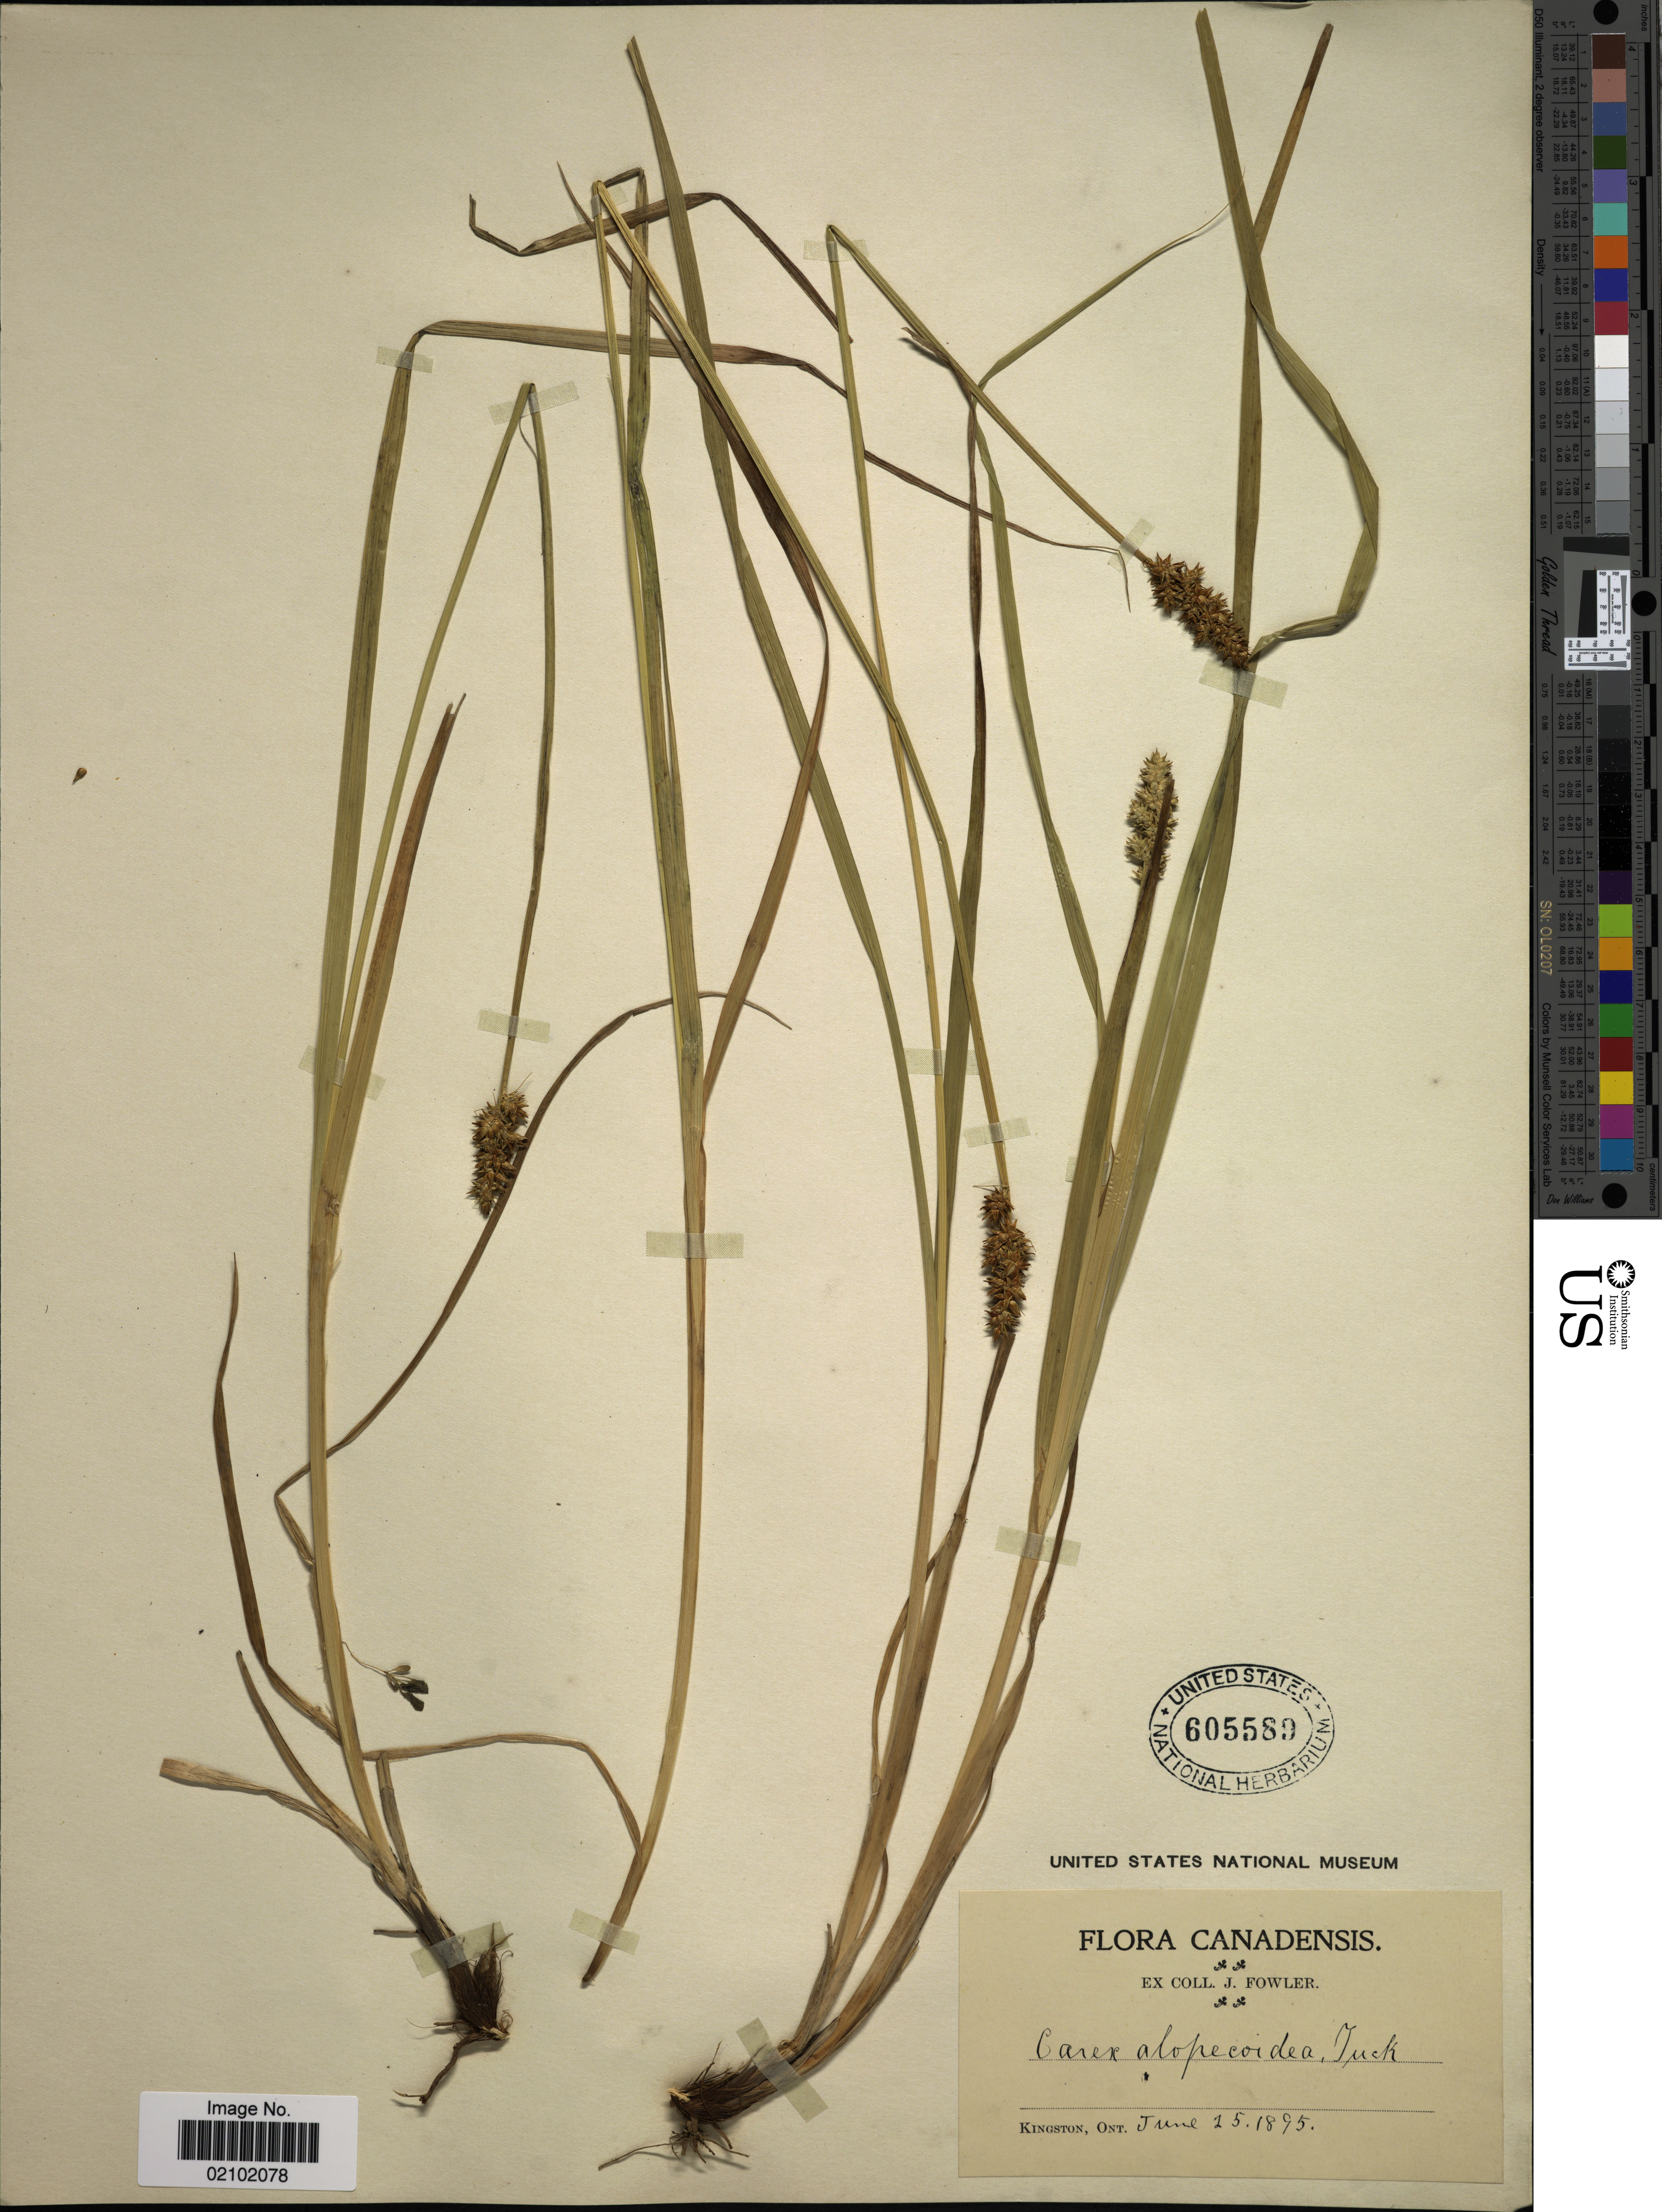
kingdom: Plantae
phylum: Tracheophyta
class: Liliopsida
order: Poales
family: Cyperaceae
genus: Carex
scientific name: Carex alopecoidea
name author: Tuck.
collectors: J. P. Fowler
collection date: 1895-06-25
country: Canada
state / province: Ontario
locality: Kingston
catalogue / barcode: US 605589